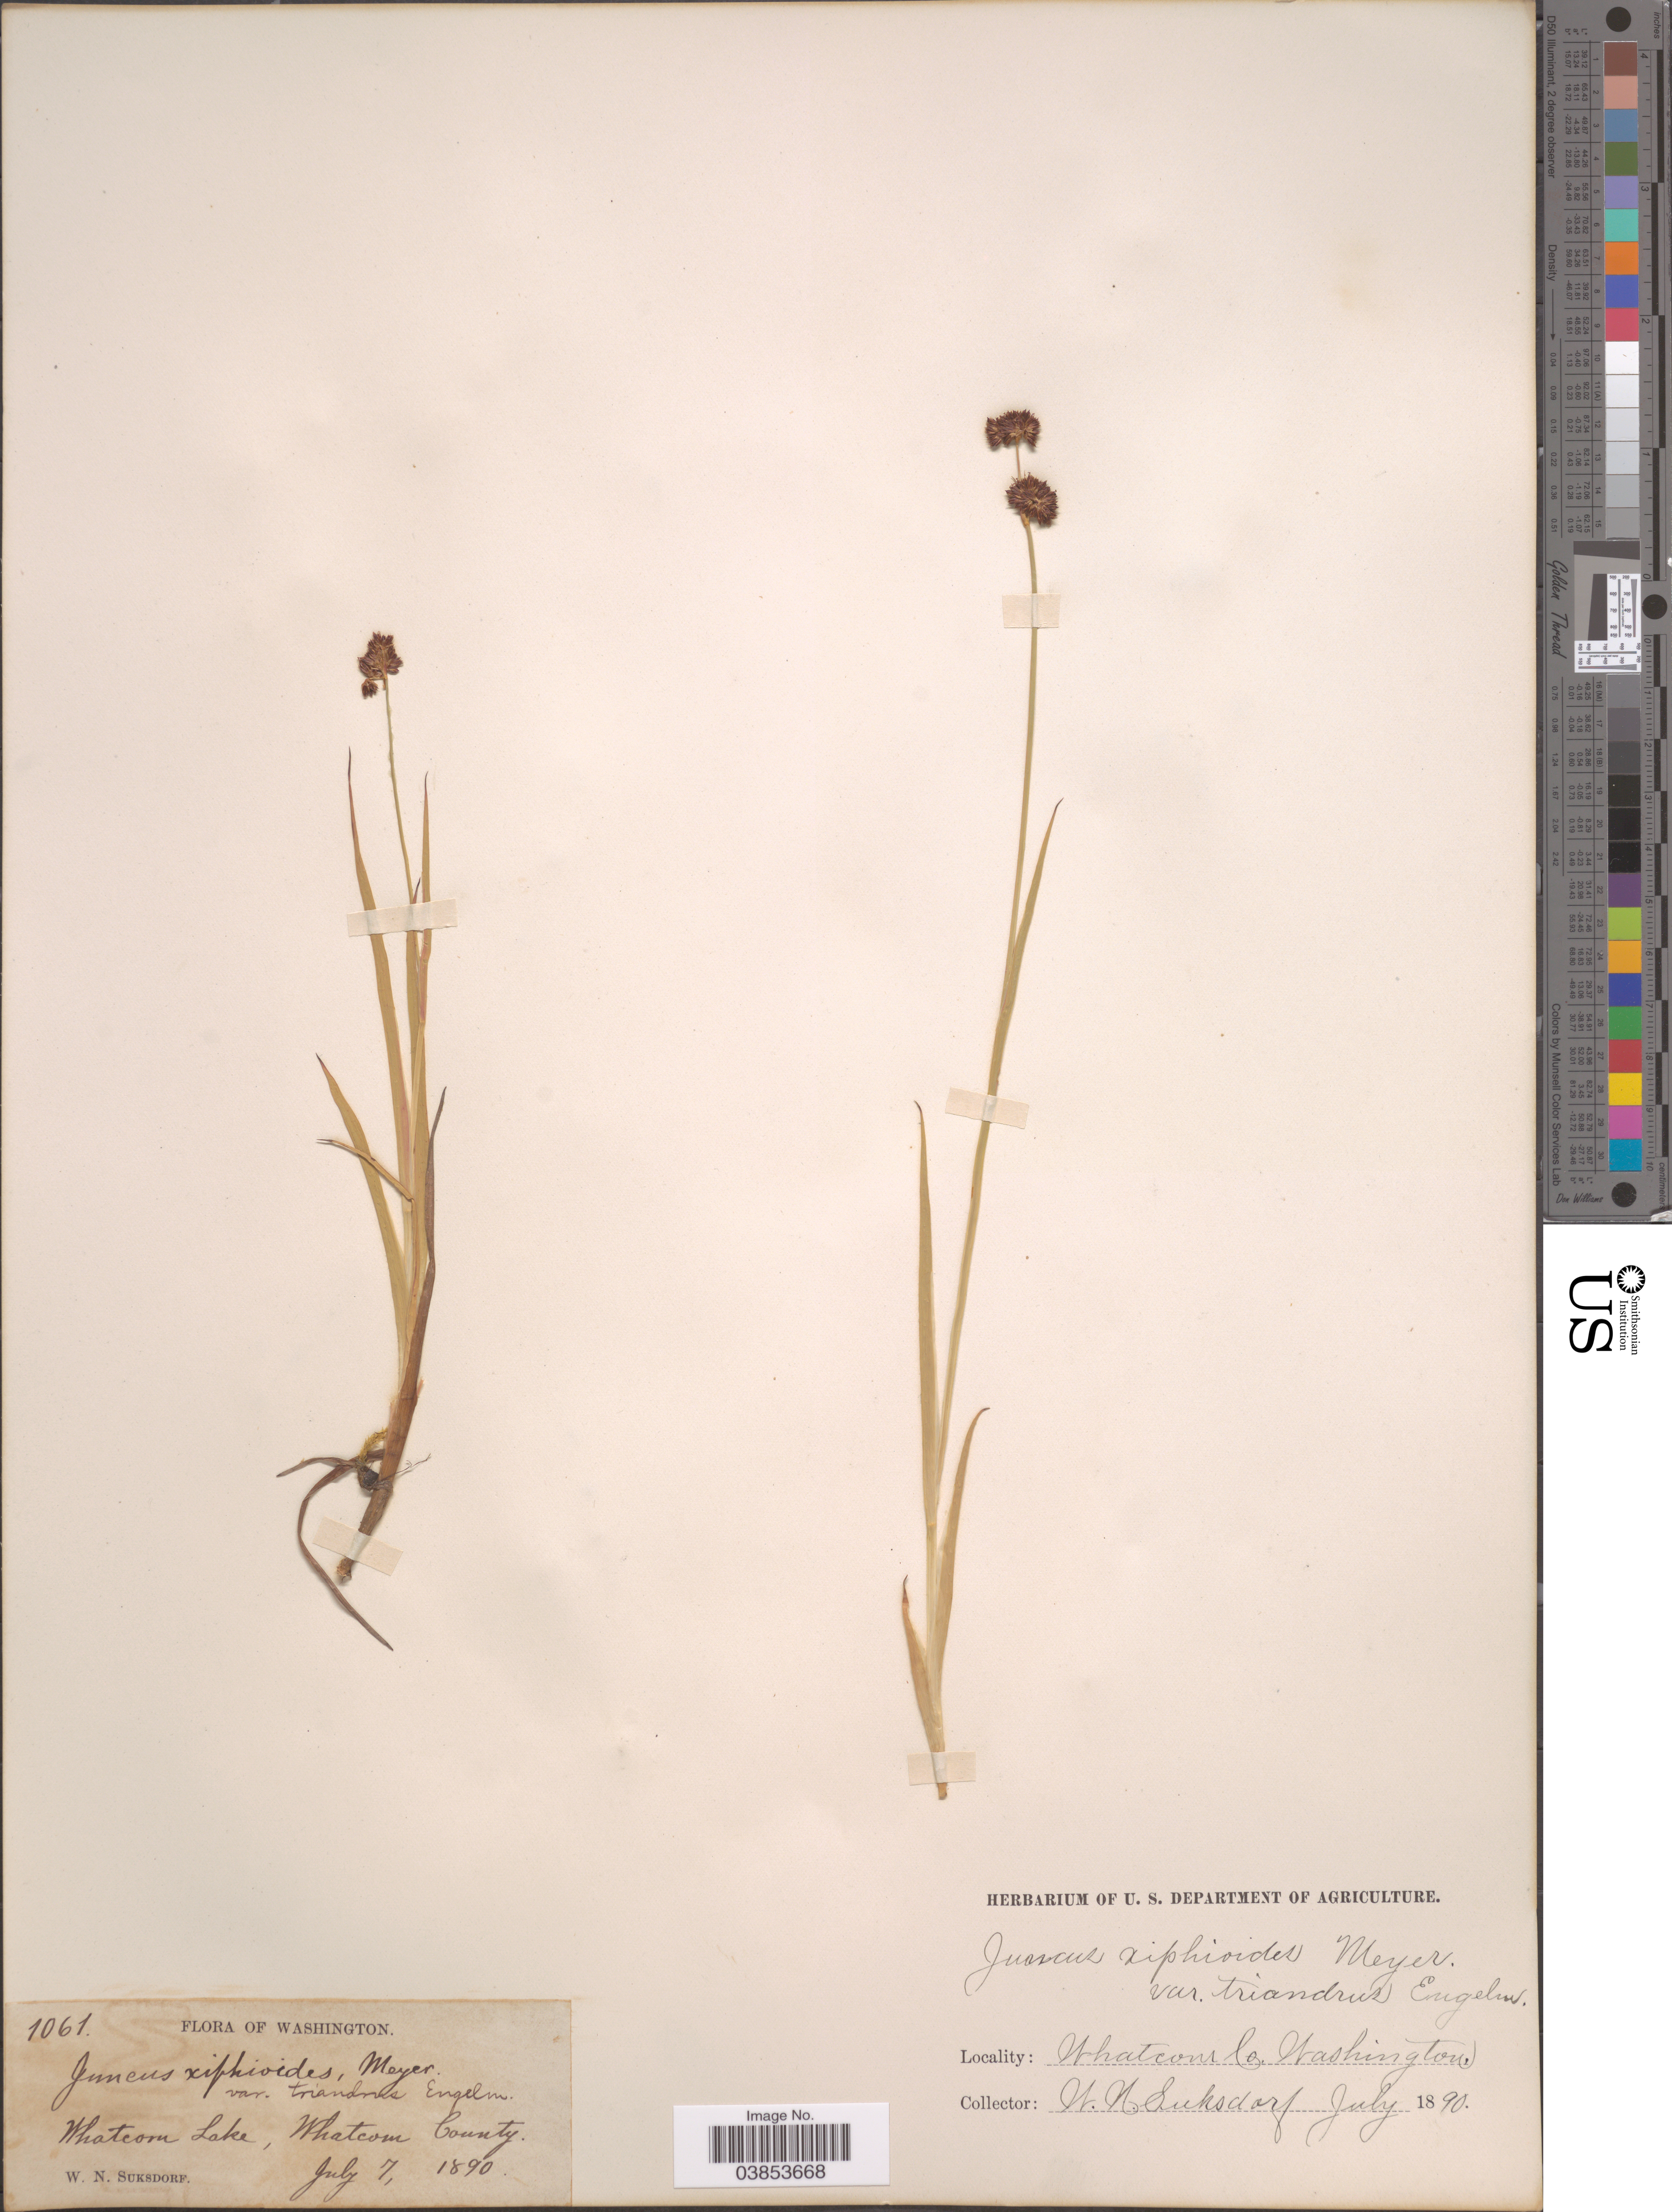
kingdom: Plantae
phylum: Tracheophyta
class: Liliopsida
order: Poales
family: Juncaceae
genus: Juncus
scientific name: Juncus ensifolius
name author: Wikstr.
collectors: W. N. Suksdorf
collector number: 1061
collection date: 1890-07-07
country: United States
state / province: Washington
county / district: Whatcom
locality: Whatcom Lake, Whatcom County.